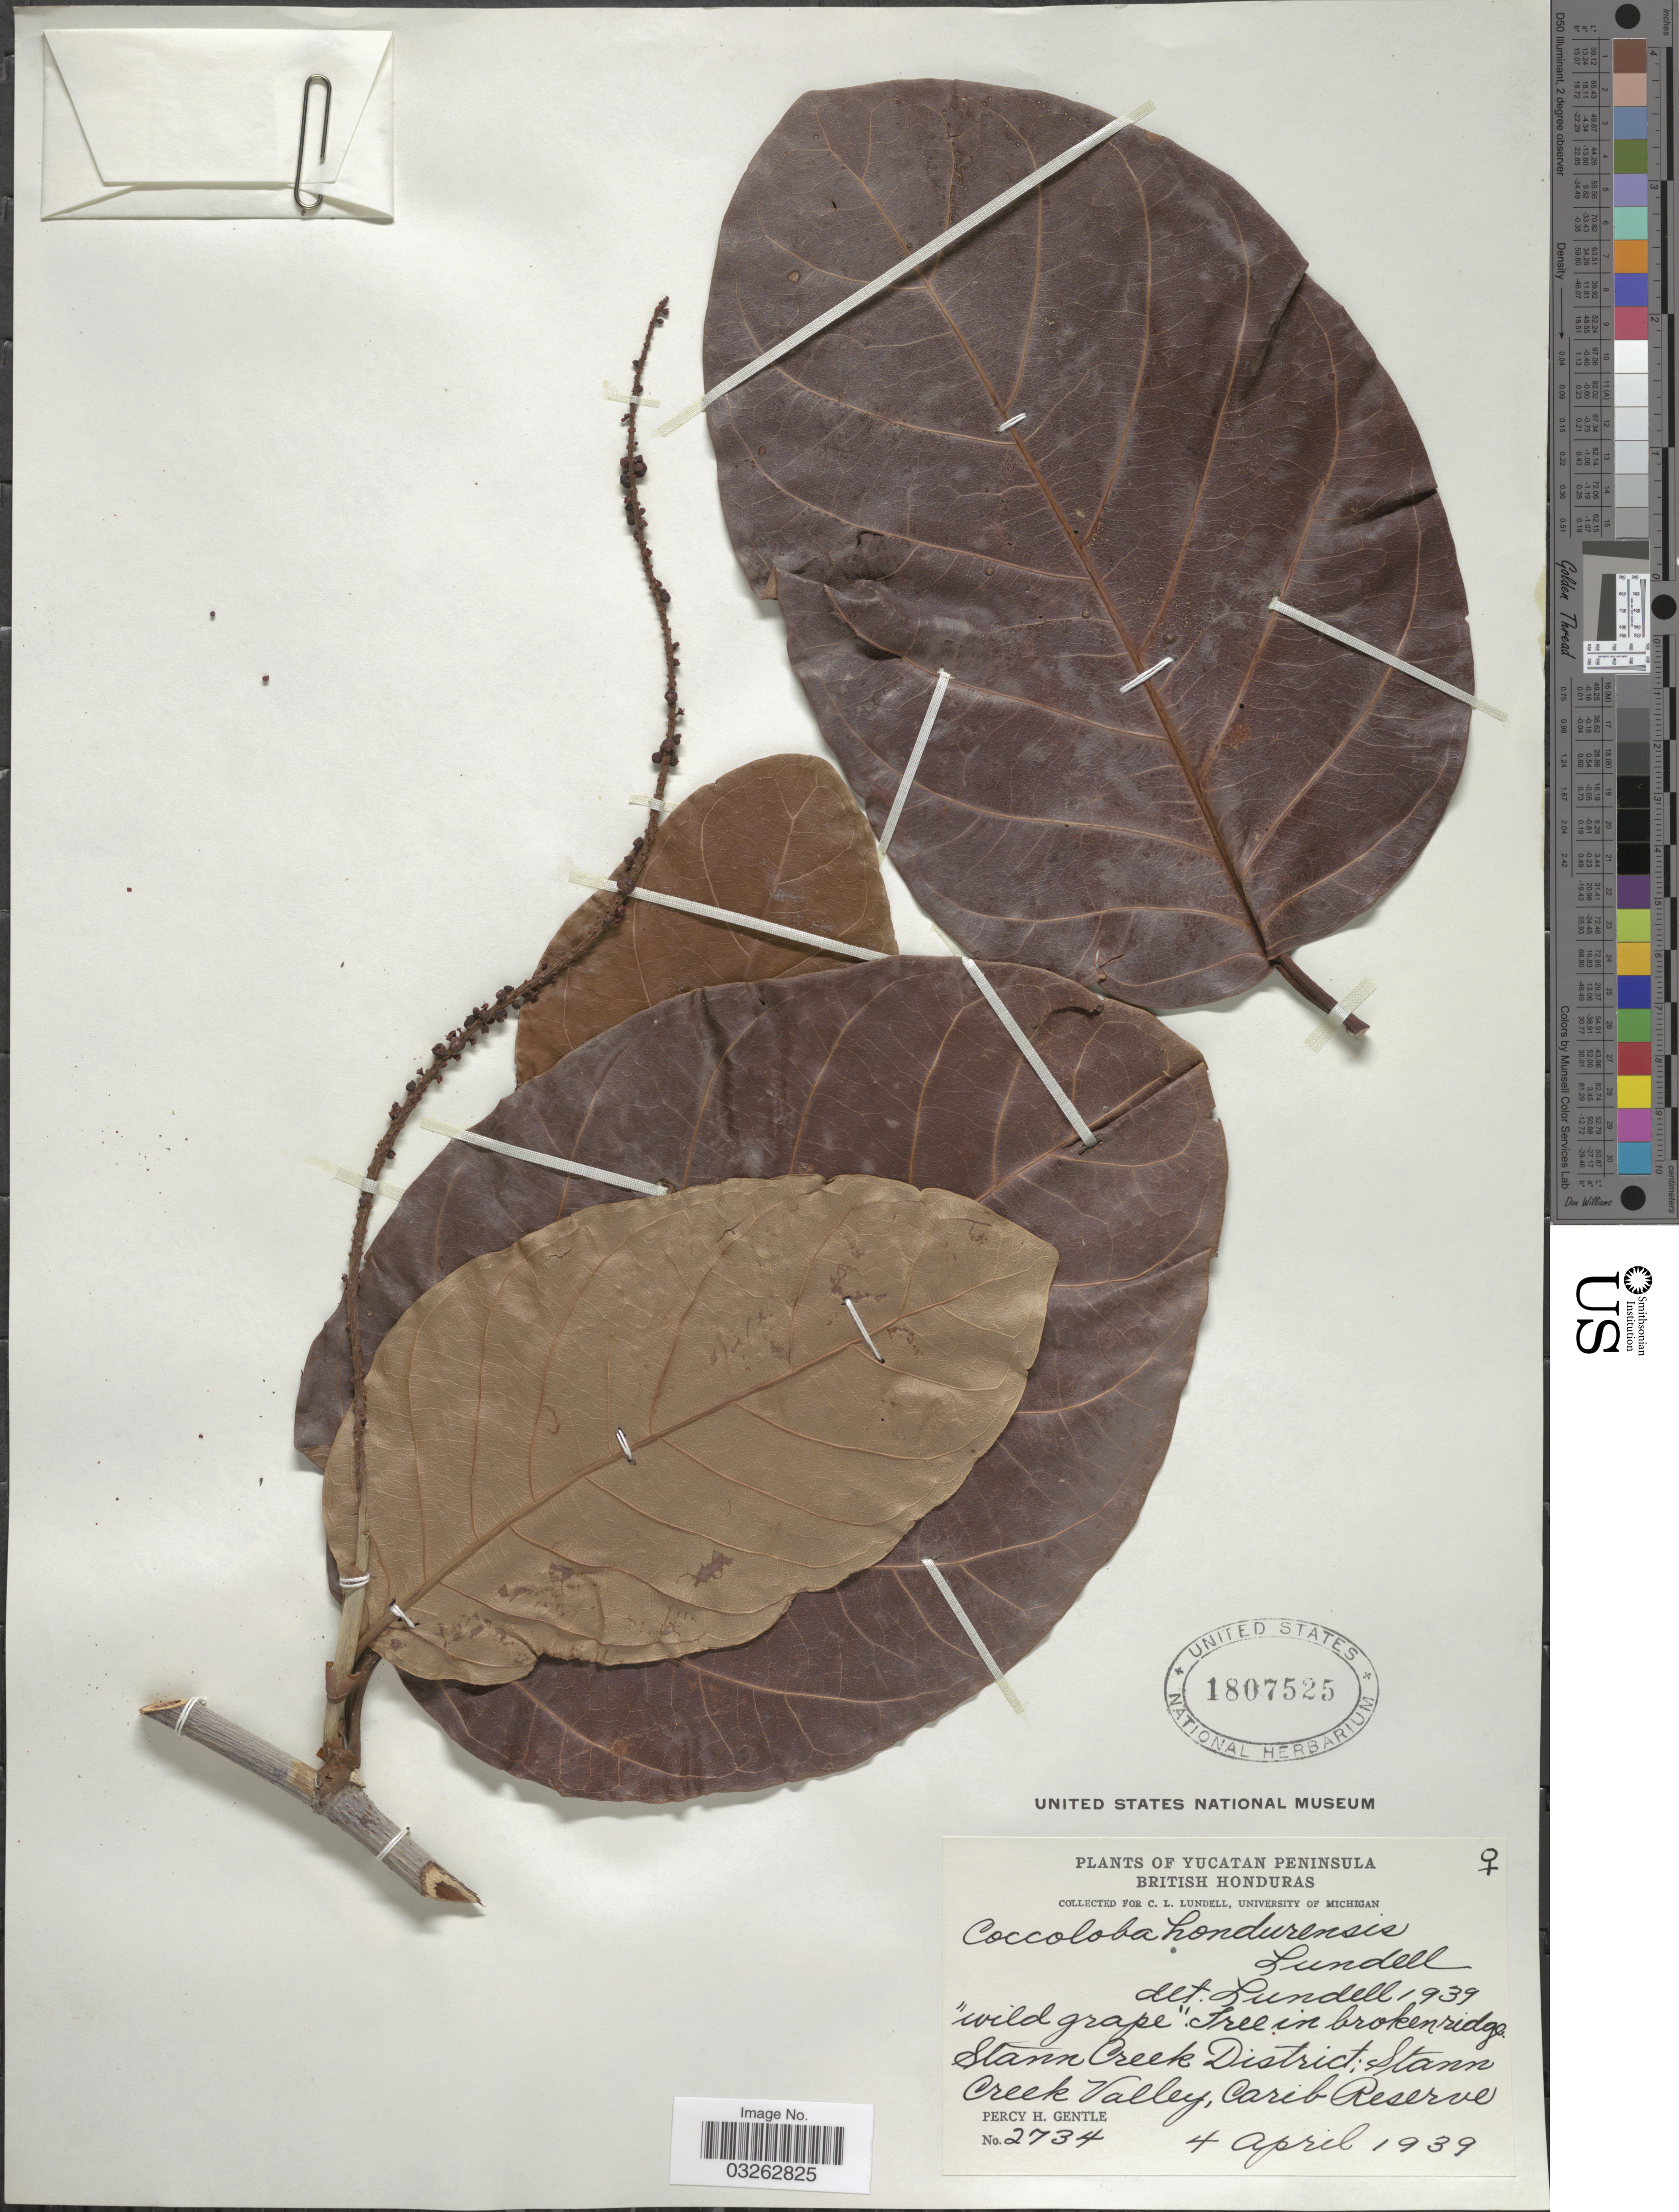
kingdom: Plantae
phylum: Tracheophyta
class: Magnoliopsida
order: Caryophyllales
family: Polygonaceae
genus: Coccoloba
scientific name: Coccoloba hondurensis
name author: Lundell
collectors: P. H. Gentle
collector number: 2734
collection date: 1939-04-04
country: Belize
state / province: Stann Creek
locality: Yucatan Peninsula. British Honduras. Stann Creek District: Stann Creek Valley, Carib Reserve.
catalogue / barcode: US 1807525